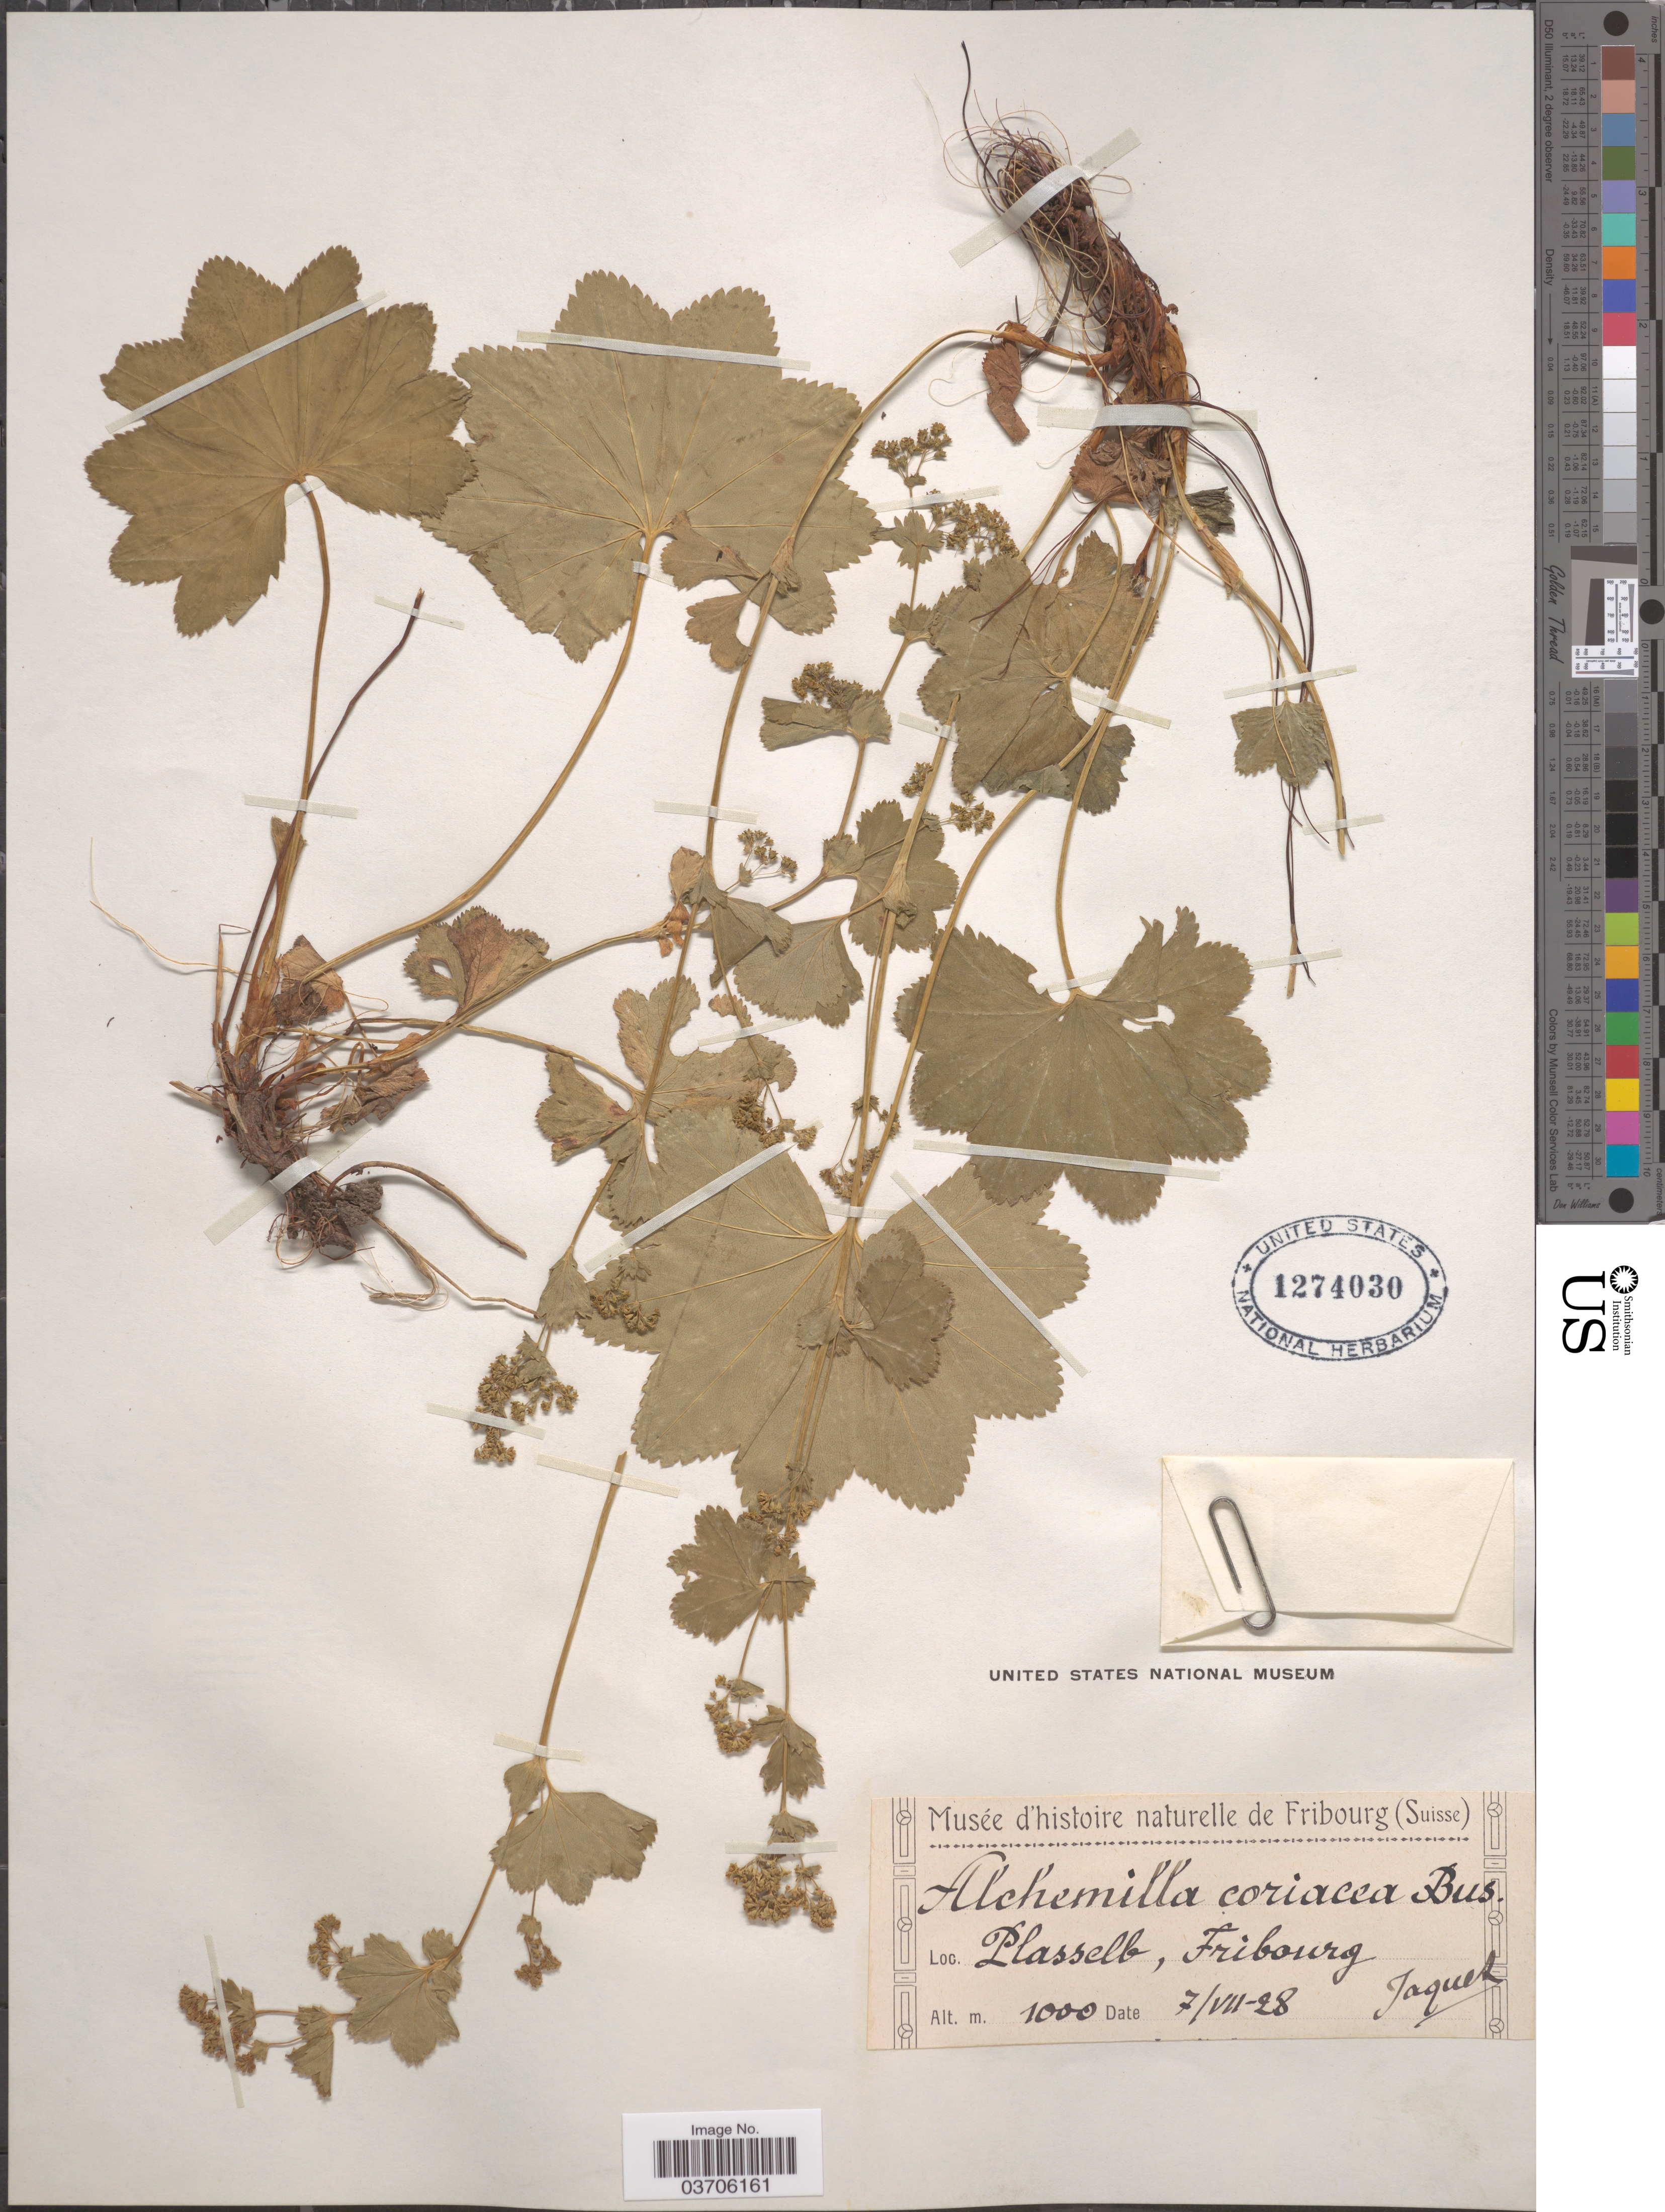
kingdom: Plantae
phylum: Tracheophyta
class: Magnoliopsida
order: Rosales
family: Rosaceae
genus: Alchemilla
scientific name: Alchemilla coriacea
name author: Buser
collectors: -. Jaquet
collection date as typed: Transcribed d/m/y: 7/7/28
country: Switzerland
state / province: Fribourg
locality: Plasselb.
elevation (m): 1000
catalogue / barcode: US 1274030